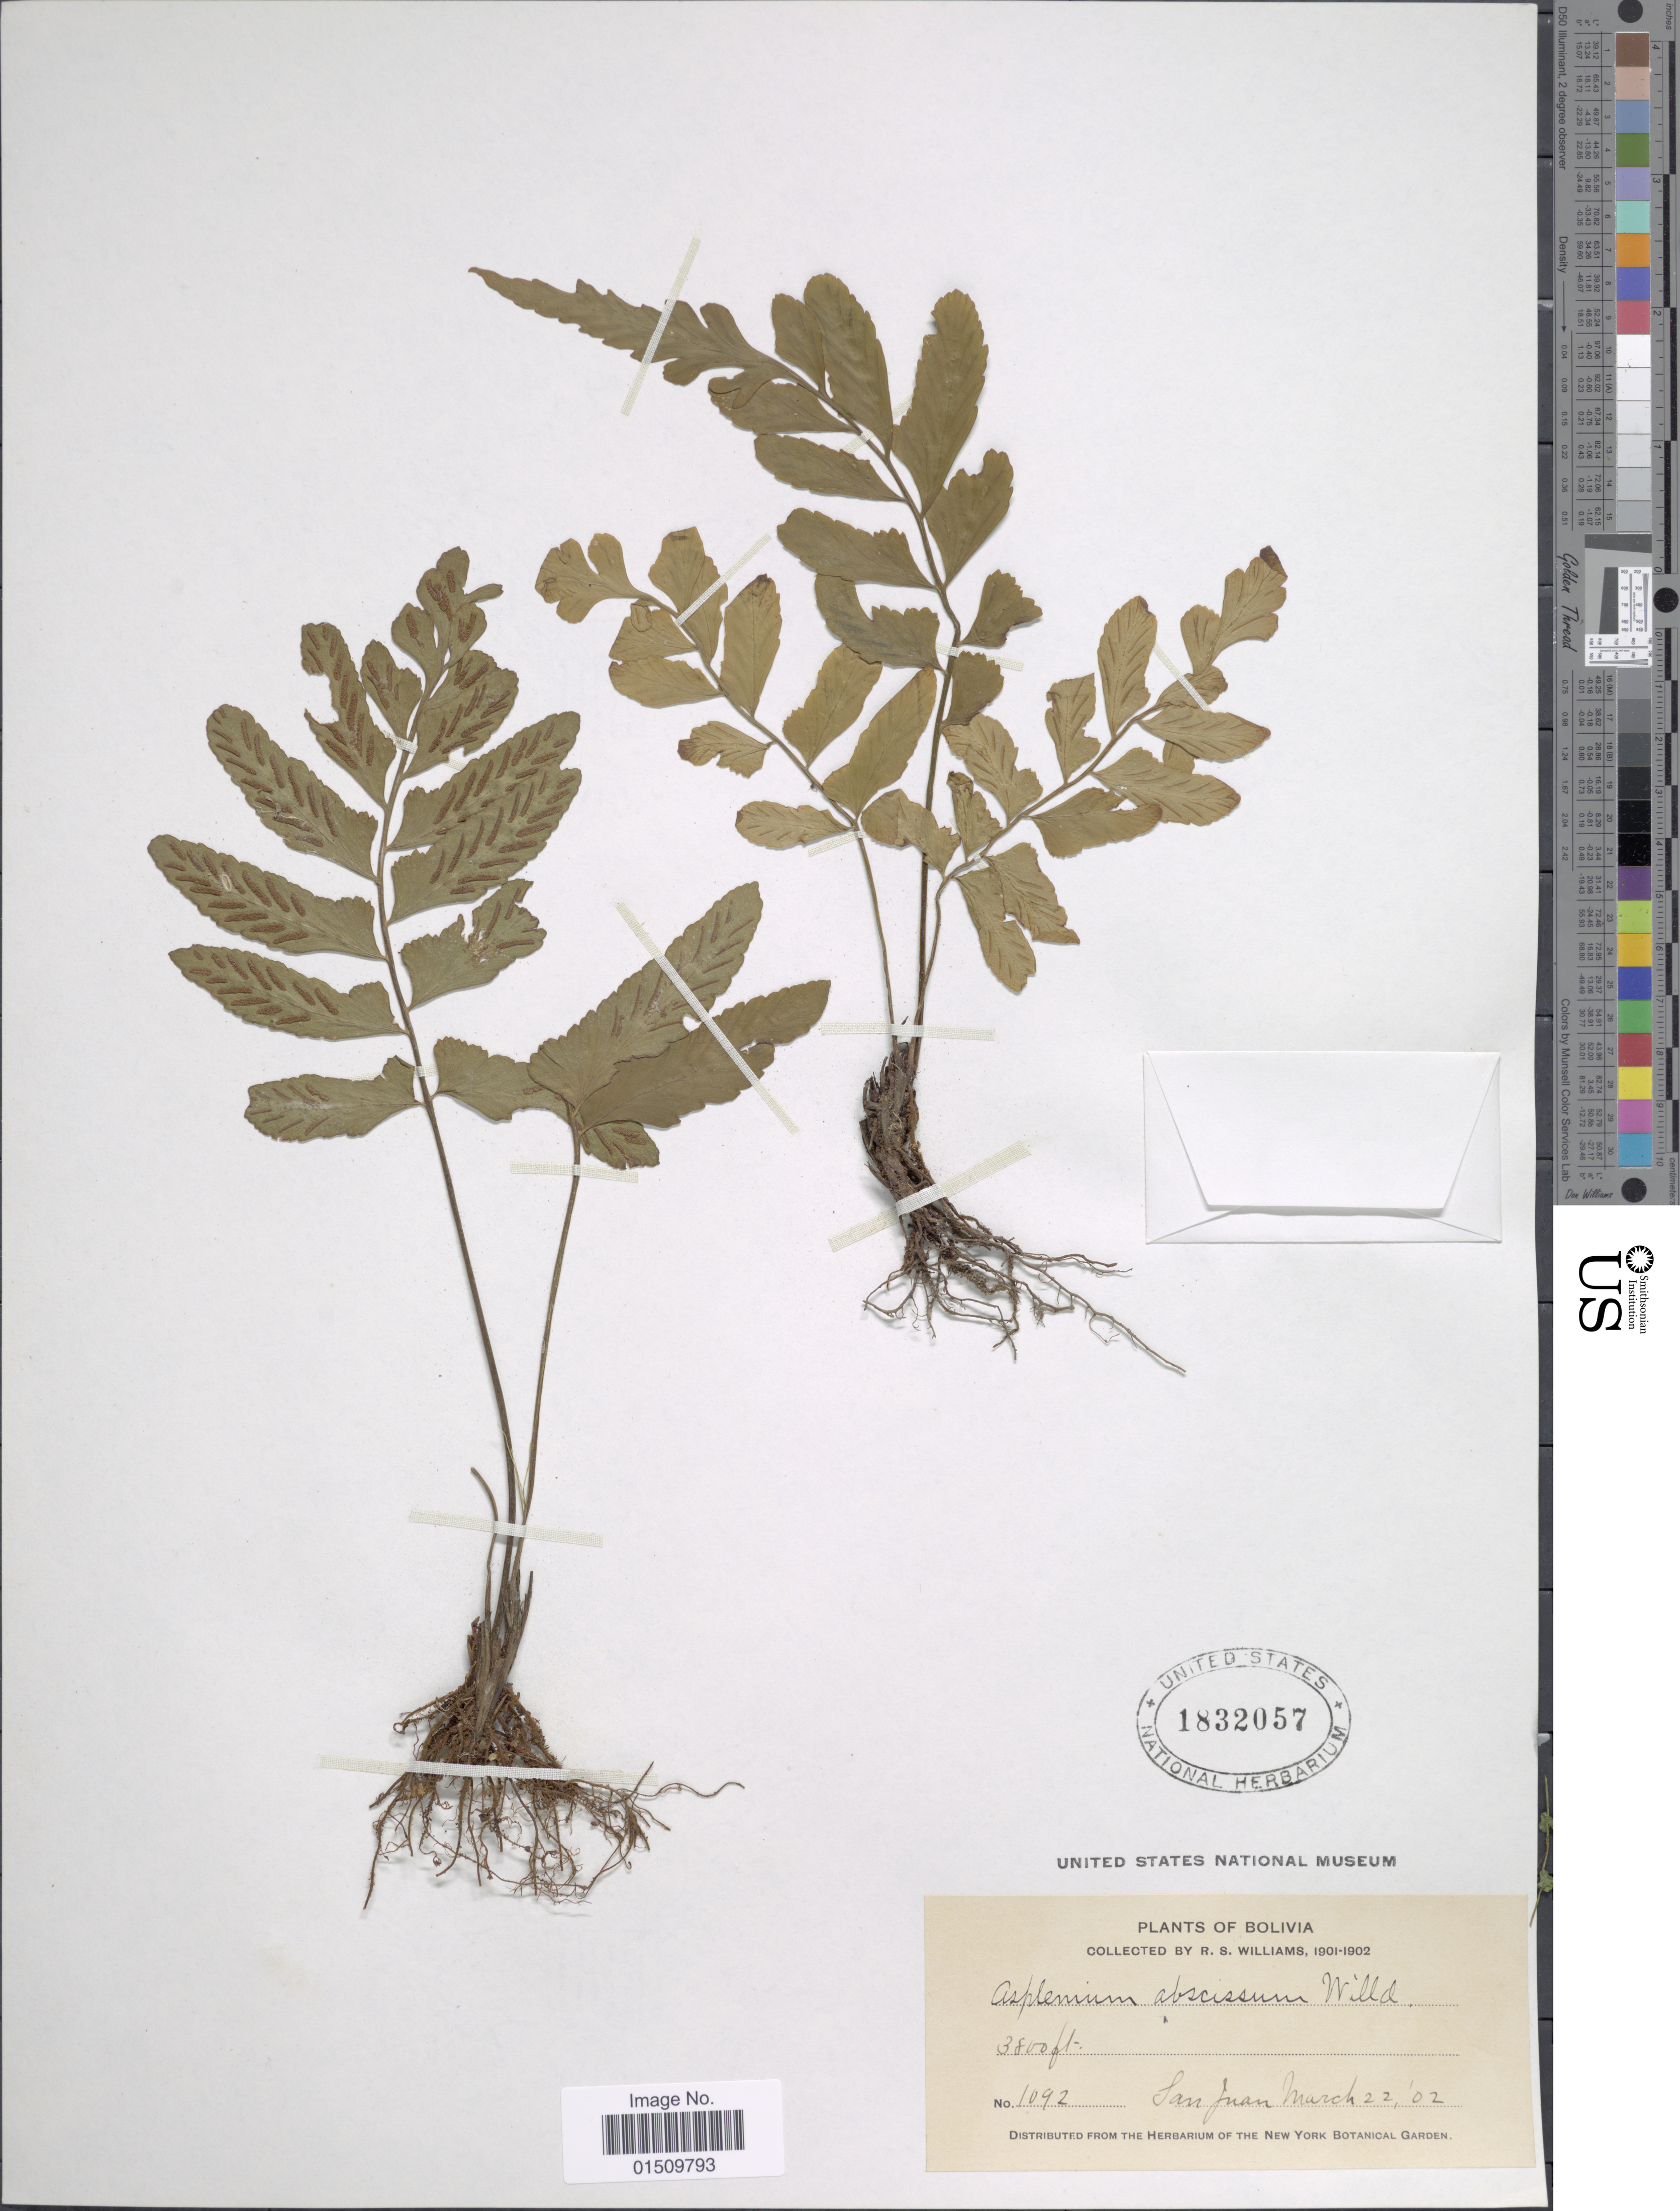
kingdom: Plantae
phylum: Tracheophyta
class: Polypodiopsida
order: Polypodiales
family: Aspleniaceae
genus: Asplenium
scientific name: Asplenium abscissum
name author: Willd.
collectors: R. S. Williams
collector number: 1092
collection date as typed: March 22, '02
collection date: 1902-03-22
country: Bolivia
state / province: La Paz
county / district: Franz Tamayo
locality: San Juan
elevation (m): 1158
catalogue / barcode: US 1832057